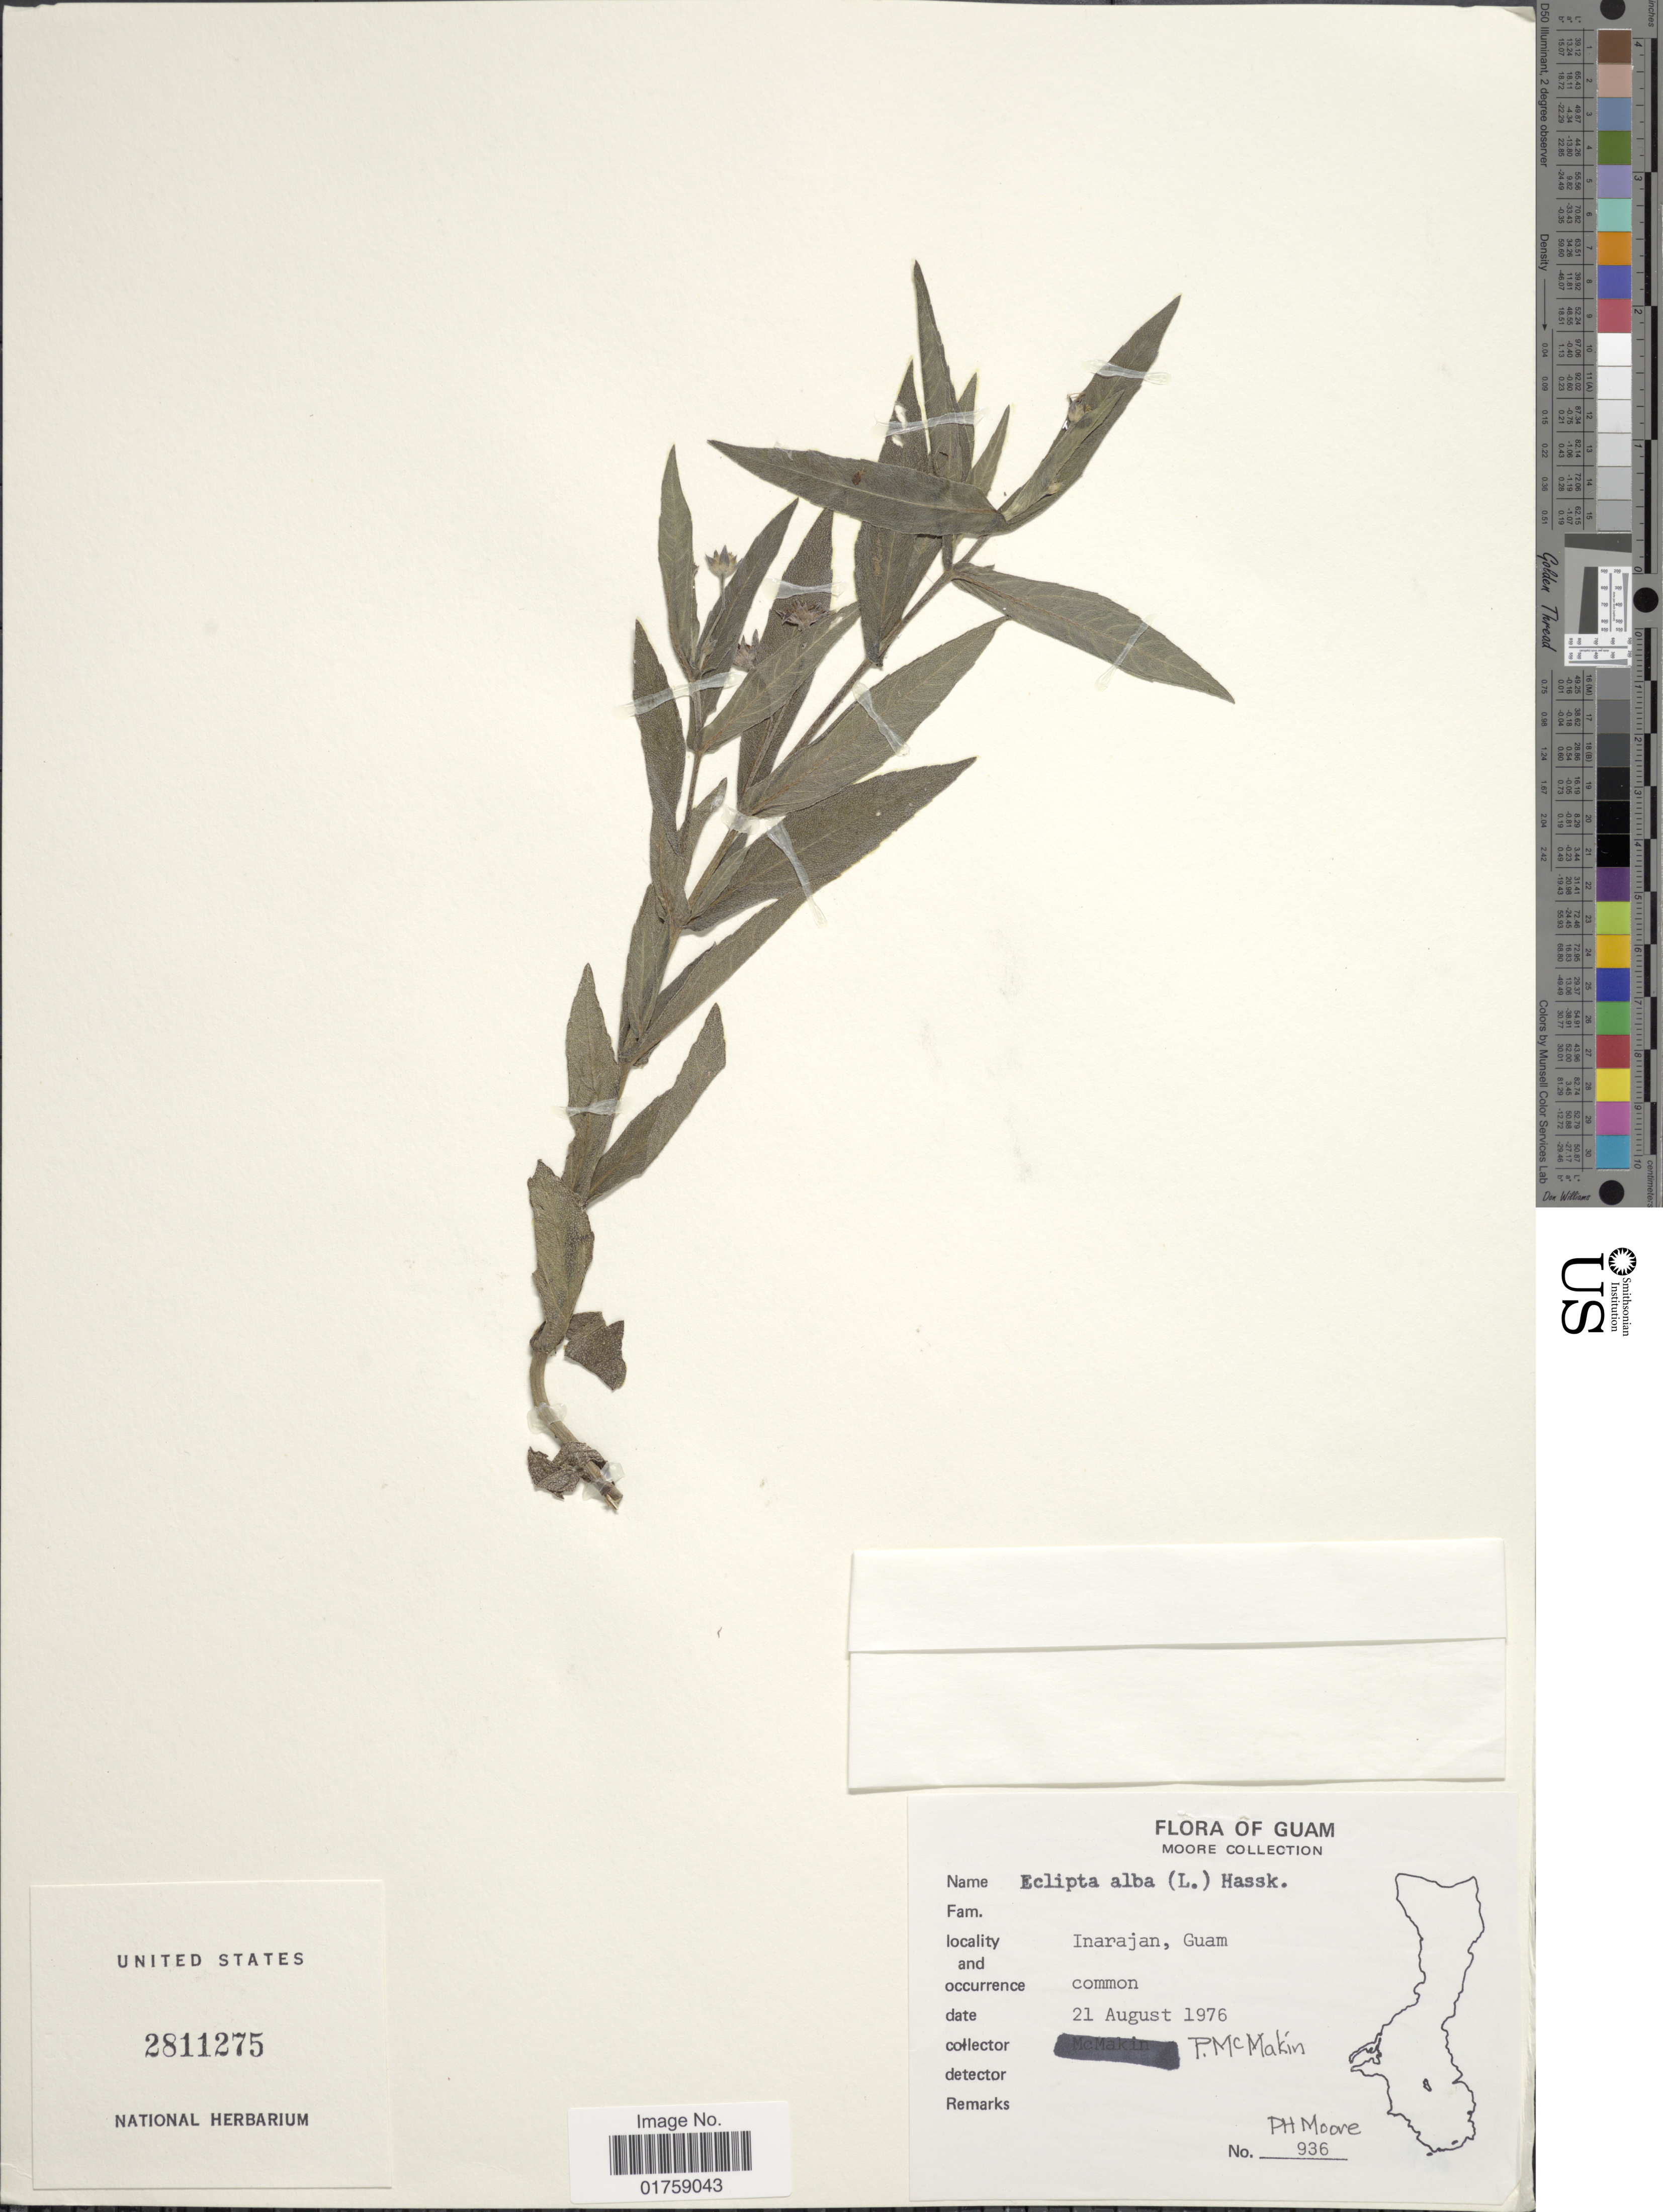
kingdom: Plantae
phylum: Tracheophyta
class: Magnoliopsida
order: Asterales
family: Asteraceae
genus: Eclipta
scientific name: Eclipta prostrata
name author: (L.) L.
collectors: P. H. Moore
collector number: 936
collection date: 1976-08-21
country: Guam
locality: Guam. Inarajan, Guam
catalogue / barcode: US 2811275